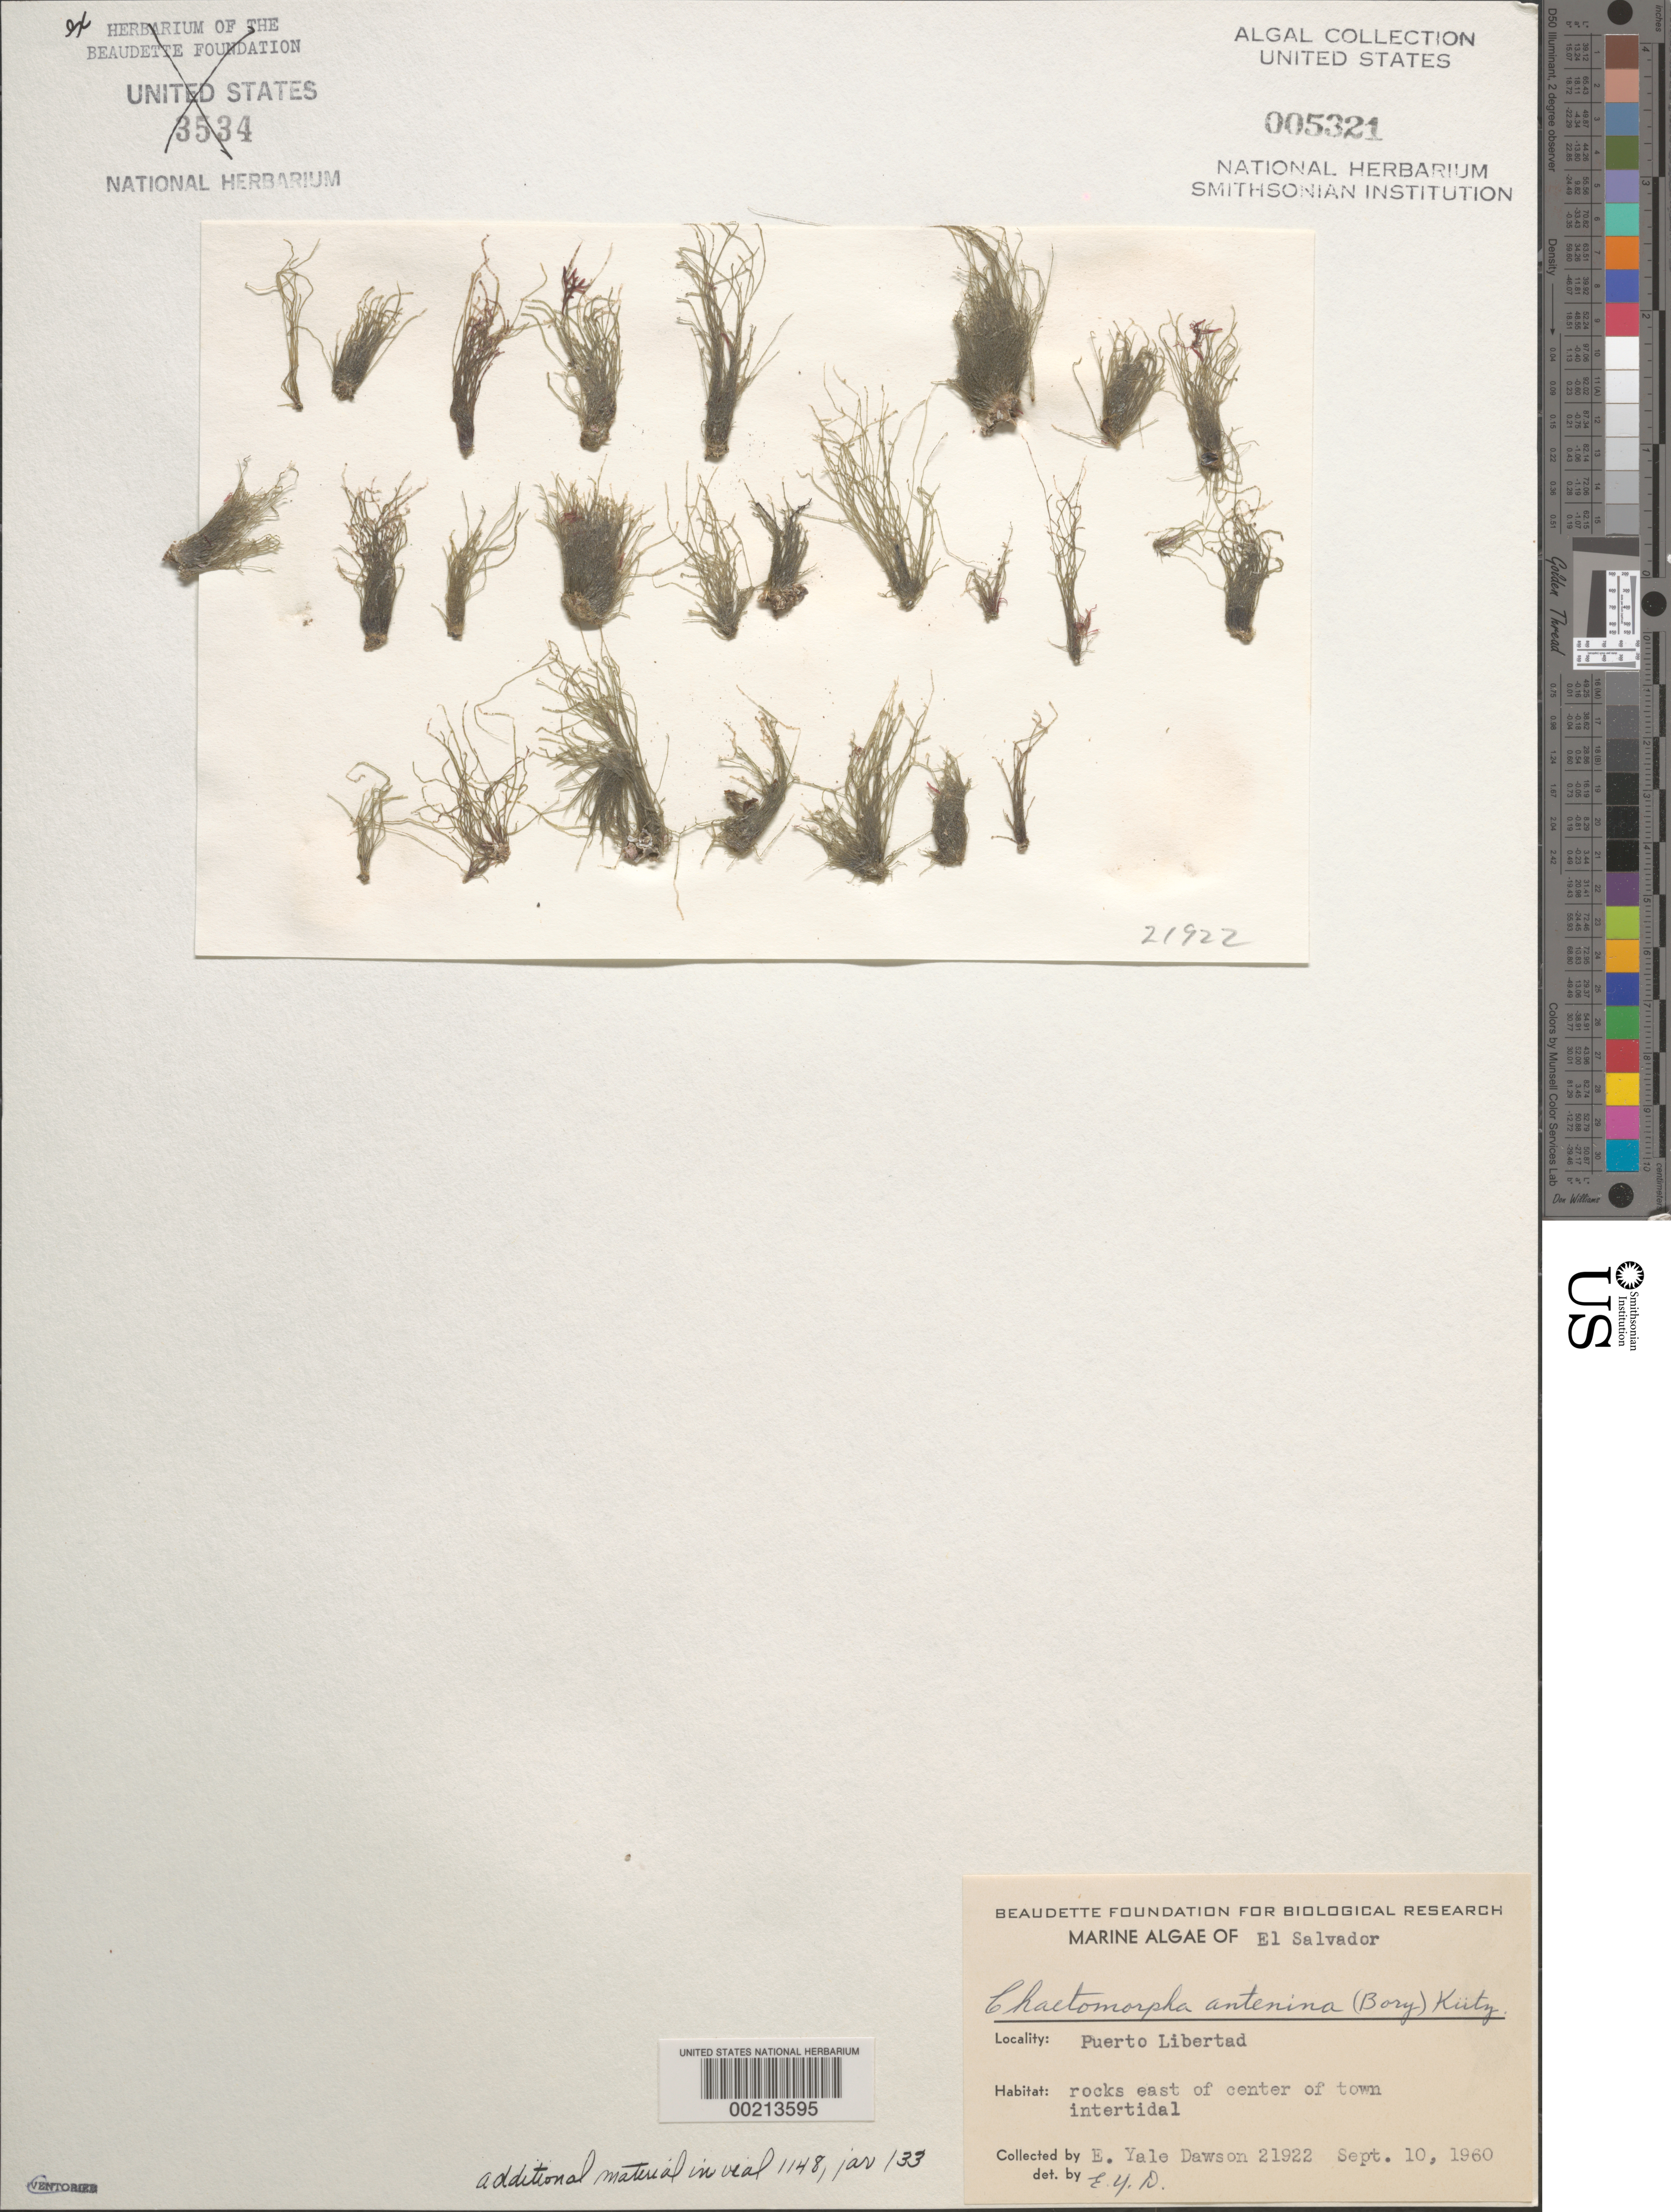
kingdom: Plantae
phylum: Chlorophyta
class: Ulvophyceae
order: Cladophorales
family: Cladophoraceae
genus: Chaetomorpha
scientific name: Chaetomorpha antennina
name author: (Bory) Kütz.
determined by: Dawson, E. Y.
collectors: E. Y. Dawson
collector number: EYD 21922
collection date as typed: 10 Sep 1960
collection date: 1960-09-10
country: El Salvador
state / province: La Libertad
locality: Puerto Libertad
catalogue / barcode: US 5321